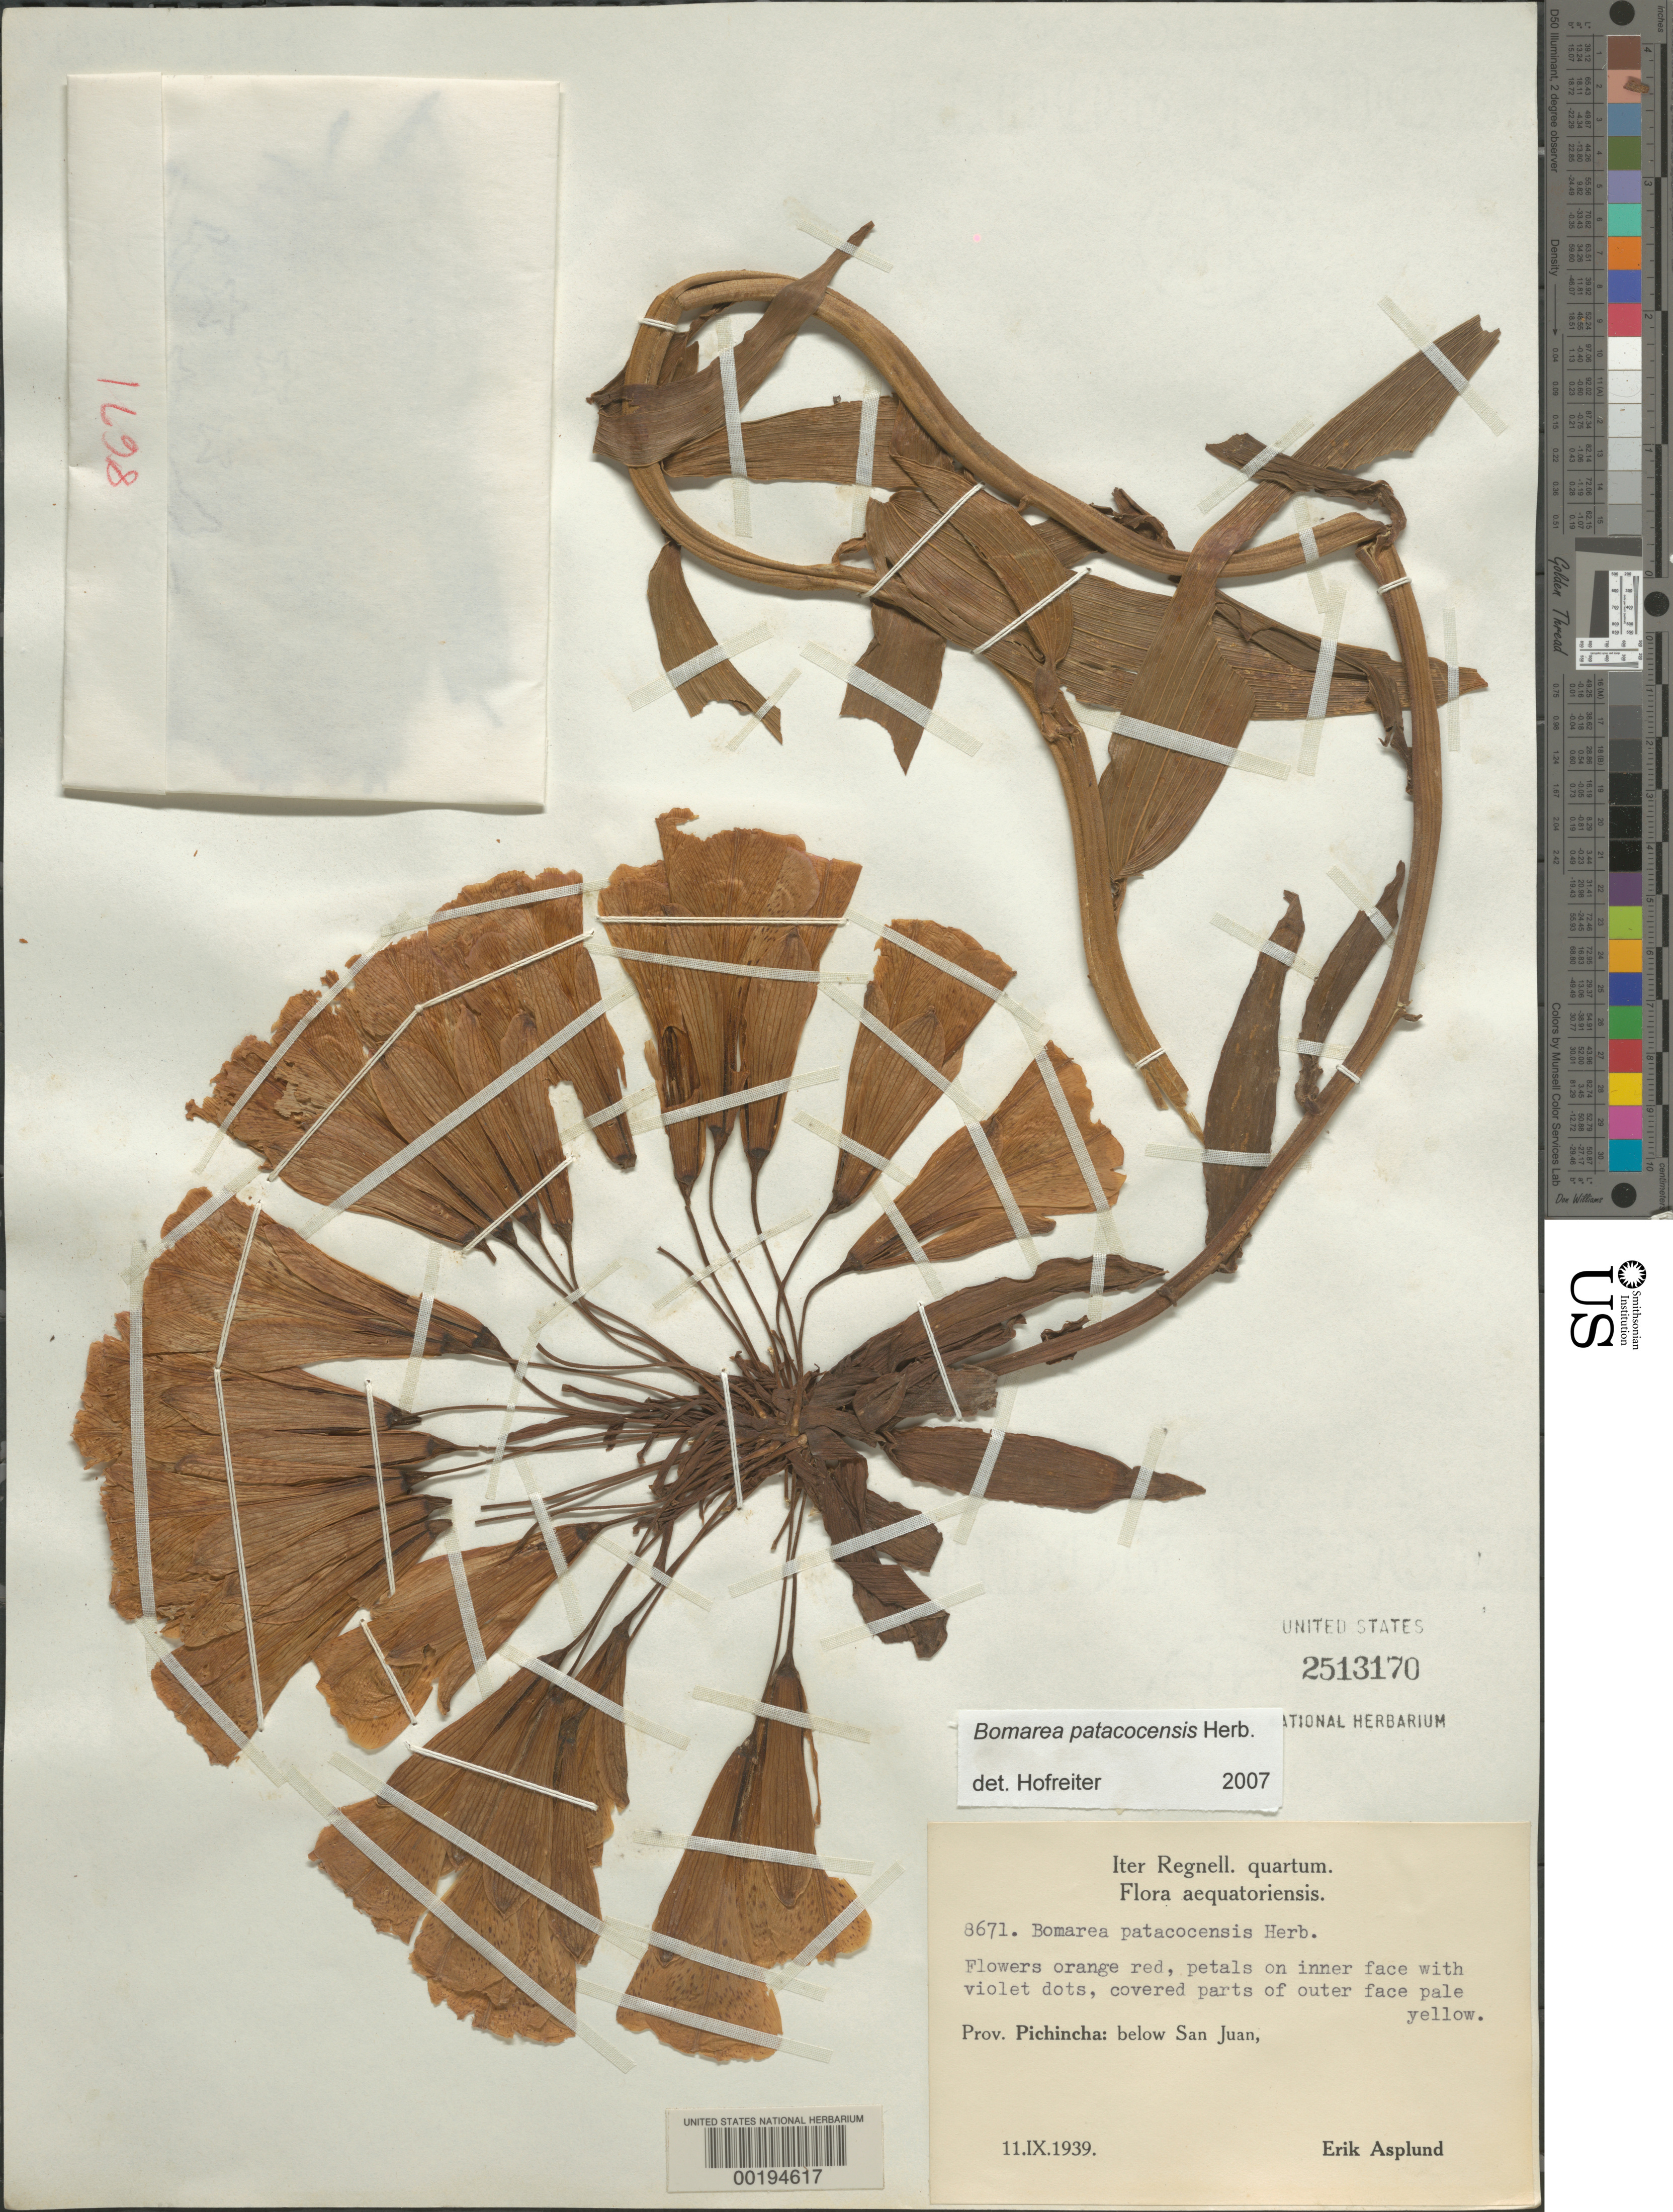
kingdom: Plantae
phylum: Tracheophyta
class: Liliopsida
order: Liliales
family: Alstroemeriaceae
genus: Bomarea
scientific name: Bomarea patacocensis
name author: Herb.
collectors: E. Asplund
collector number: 8671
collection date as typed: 11 Nov 1939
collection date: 1939-11-11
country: Ecuador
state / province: Pichincha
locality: Below San Juan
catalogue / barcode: US 2513170